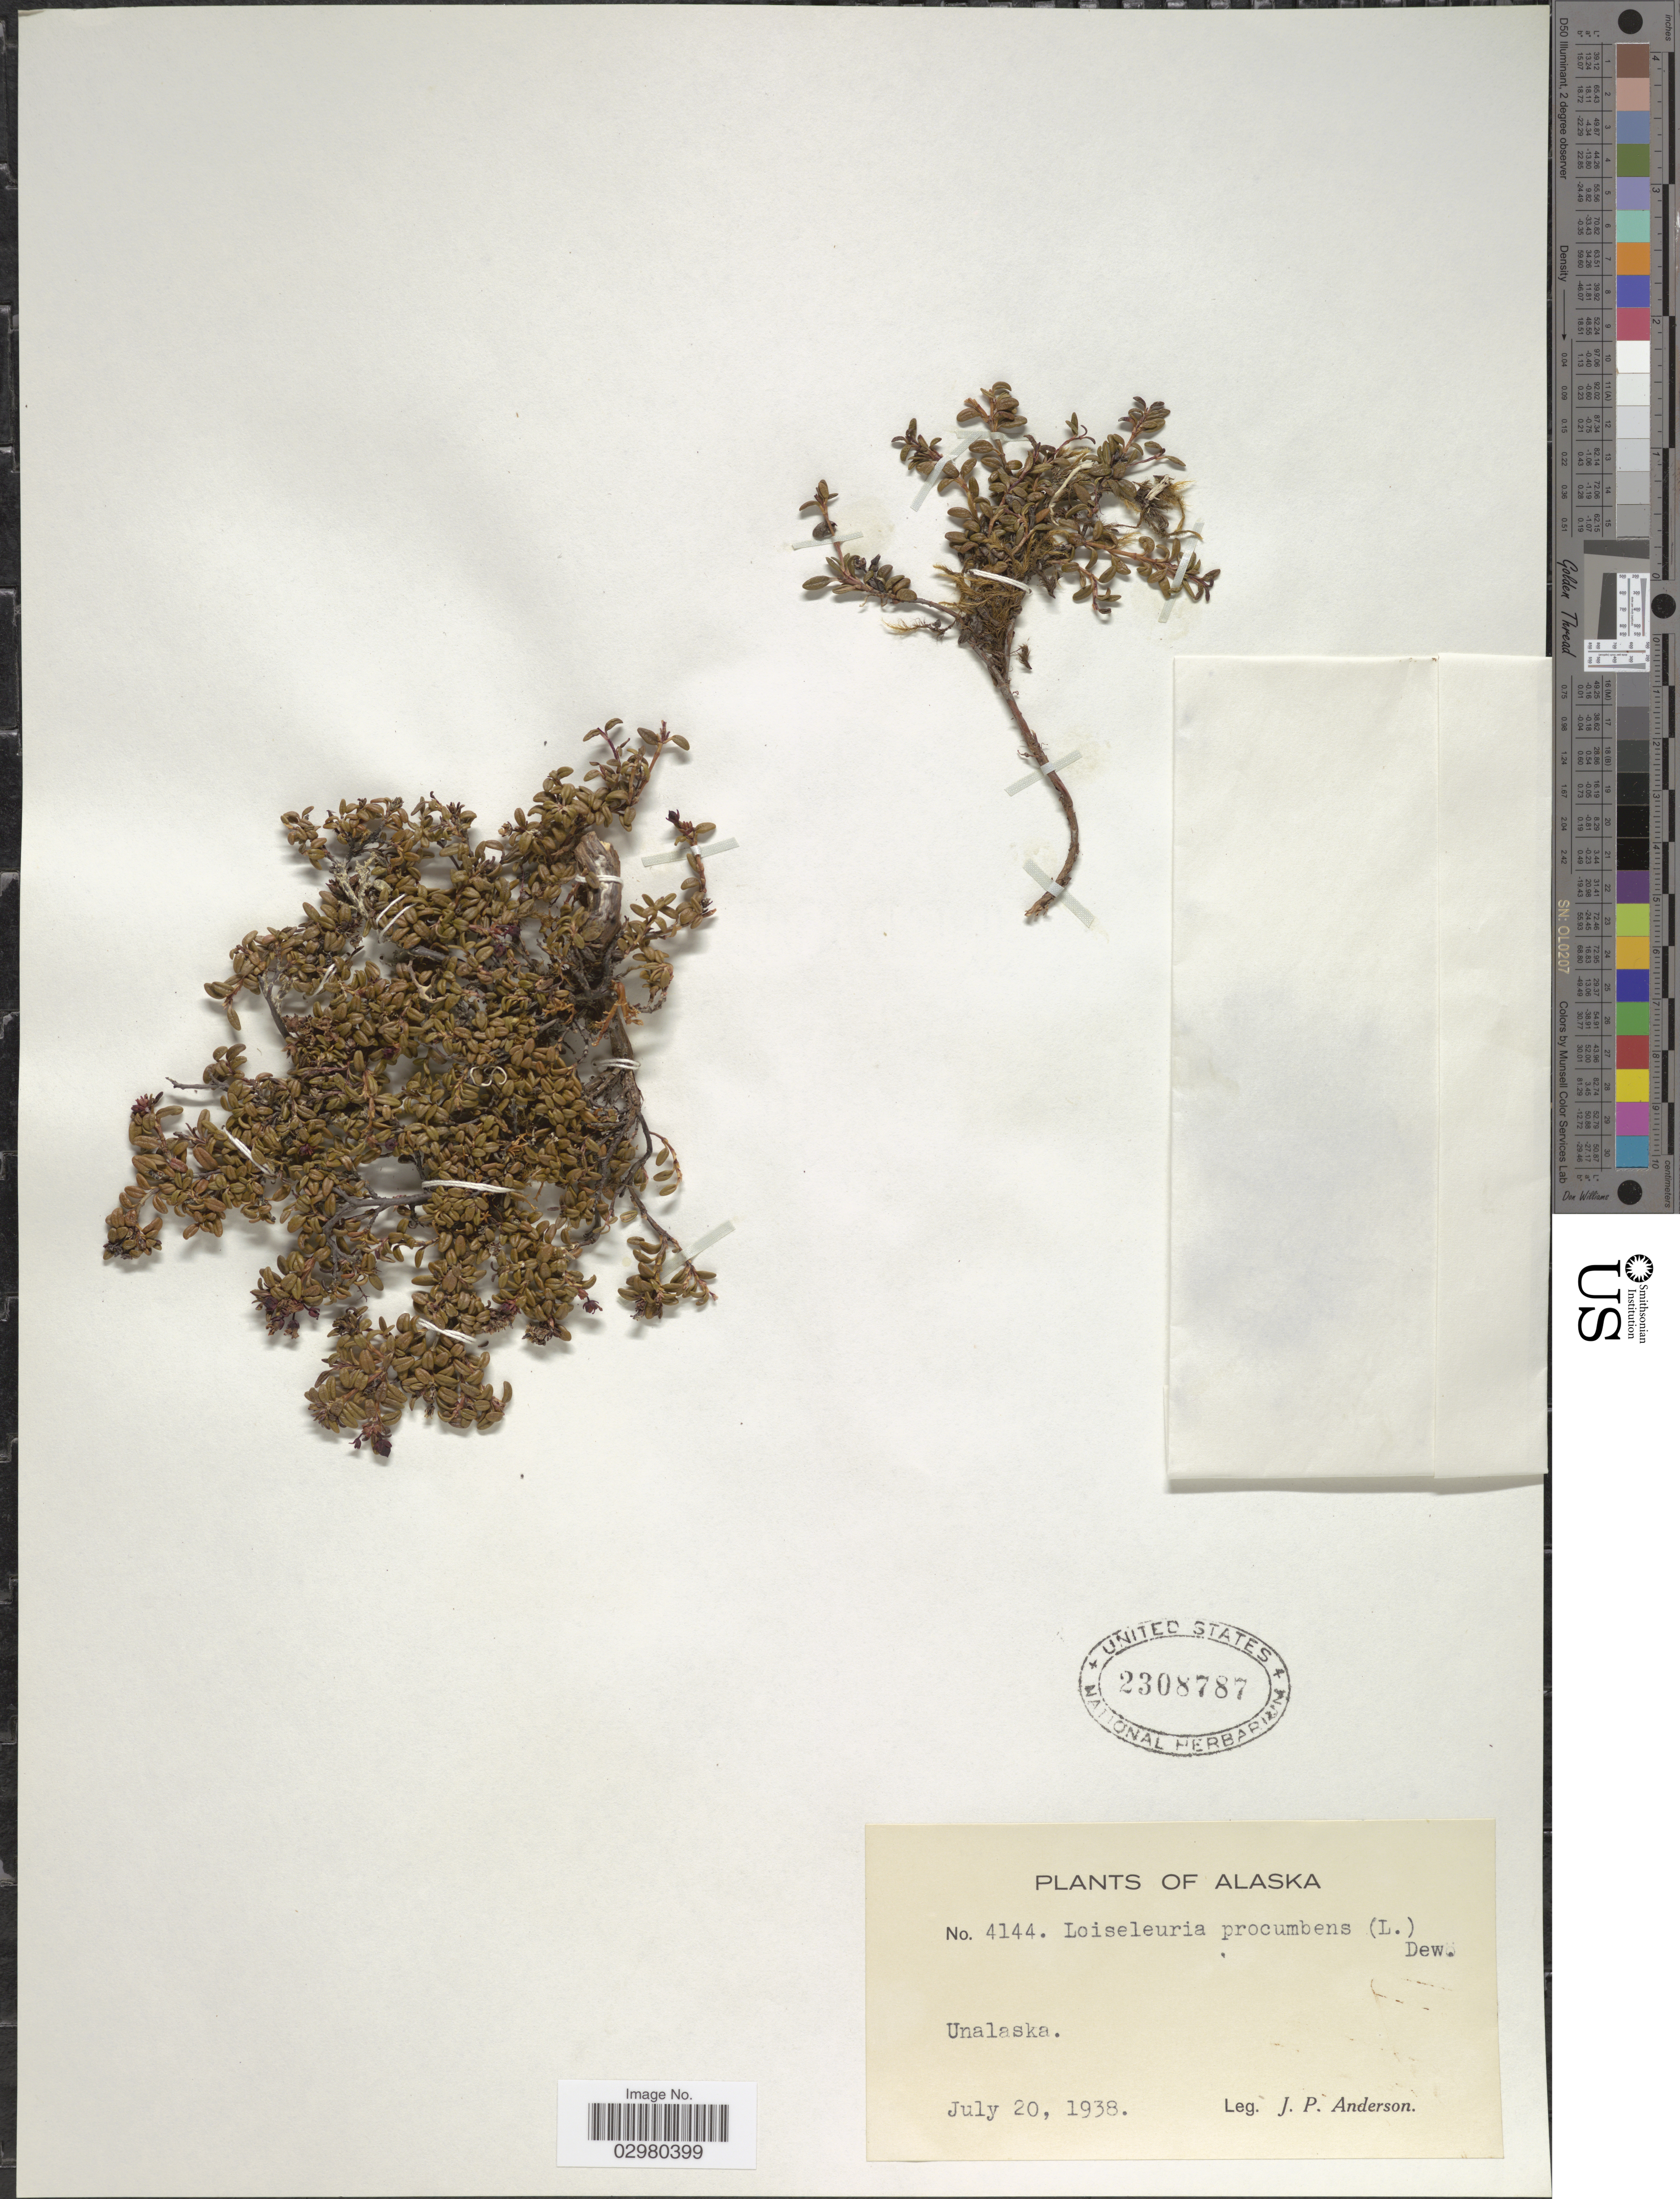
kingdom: Plantae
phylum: Tracheophyta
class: Magnoliopsida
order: Ericales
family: Ericaceae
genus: Loiseleuria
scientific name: Loiseleuria procumbens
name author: (L.) Desv.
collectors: J. P. Anderson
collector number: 4144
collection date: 1938-07-20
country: United States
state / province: Alaska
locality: Unalaska.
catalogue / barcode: US 2308787